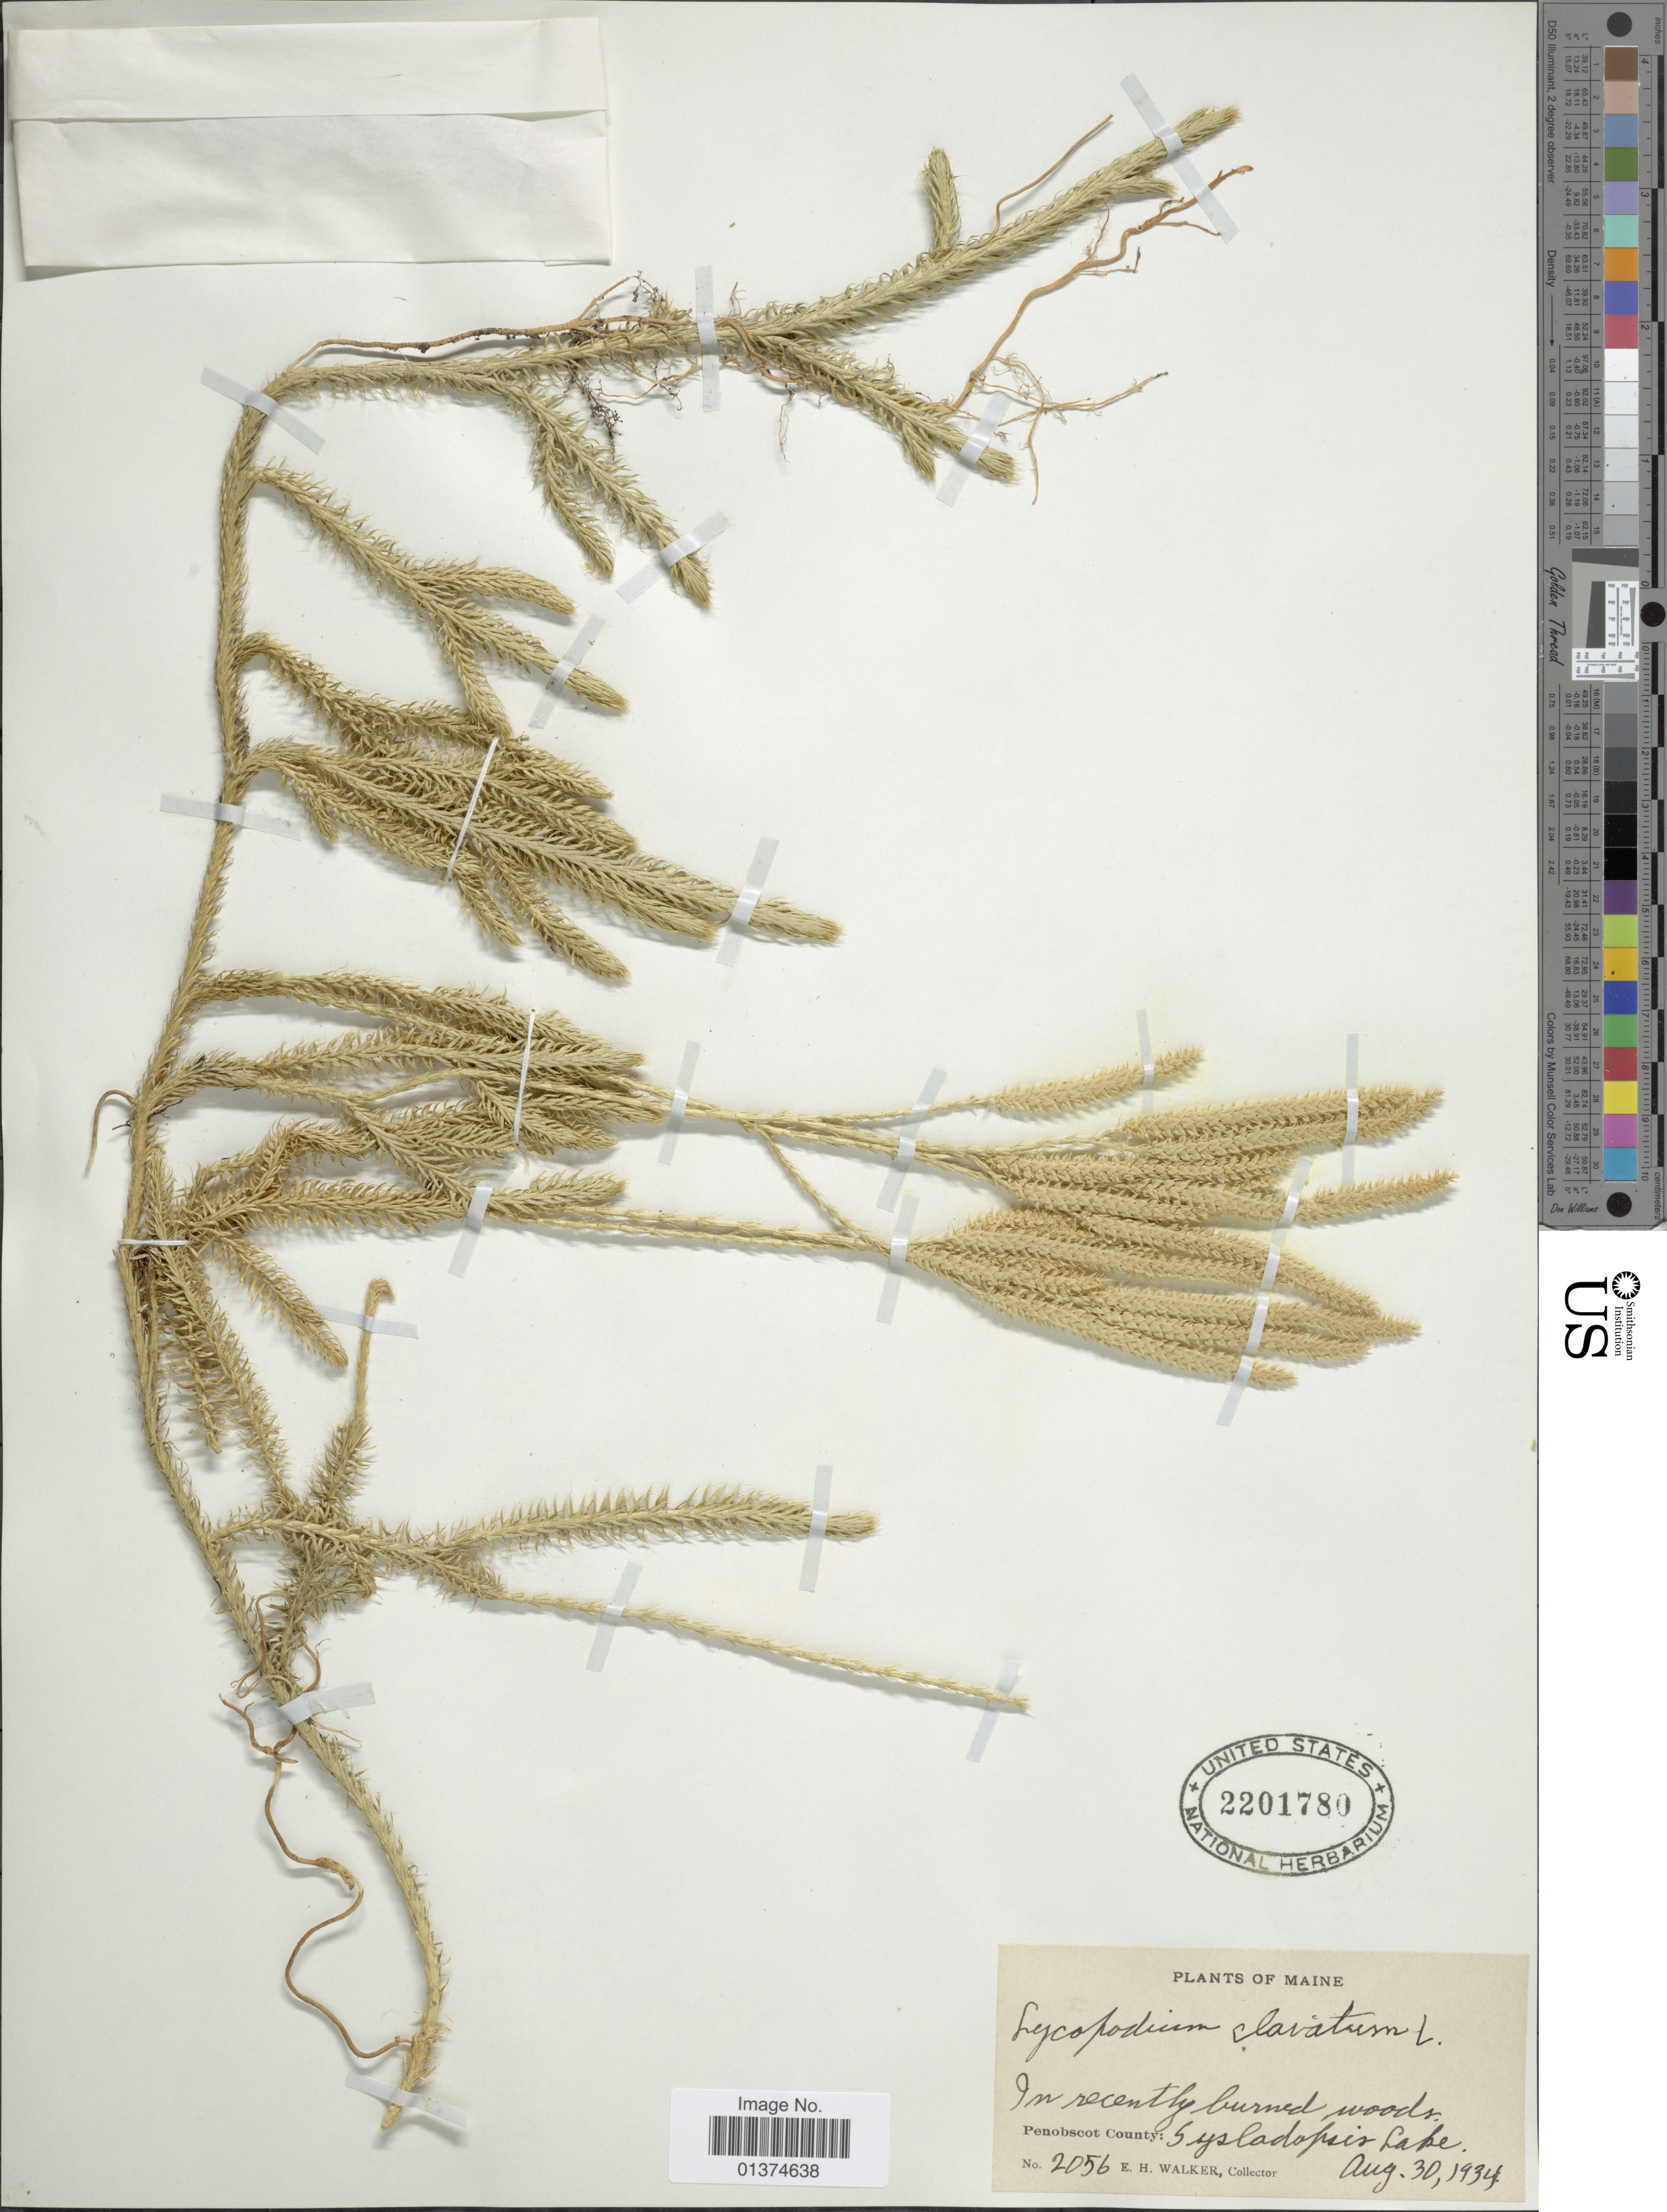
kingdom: Plantae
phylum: Tracheophyta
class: Lycopodiopsida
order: Lycopodiales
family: Lycopodiaceae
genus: Lycopodium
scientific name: Lycopodium clavatum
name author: L.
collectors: E. H. Walker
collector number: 2056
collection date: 1934-08-30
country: United States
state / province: Maine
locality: Penobscot County: Sysladobsis Lake.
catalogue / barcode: US 2201780